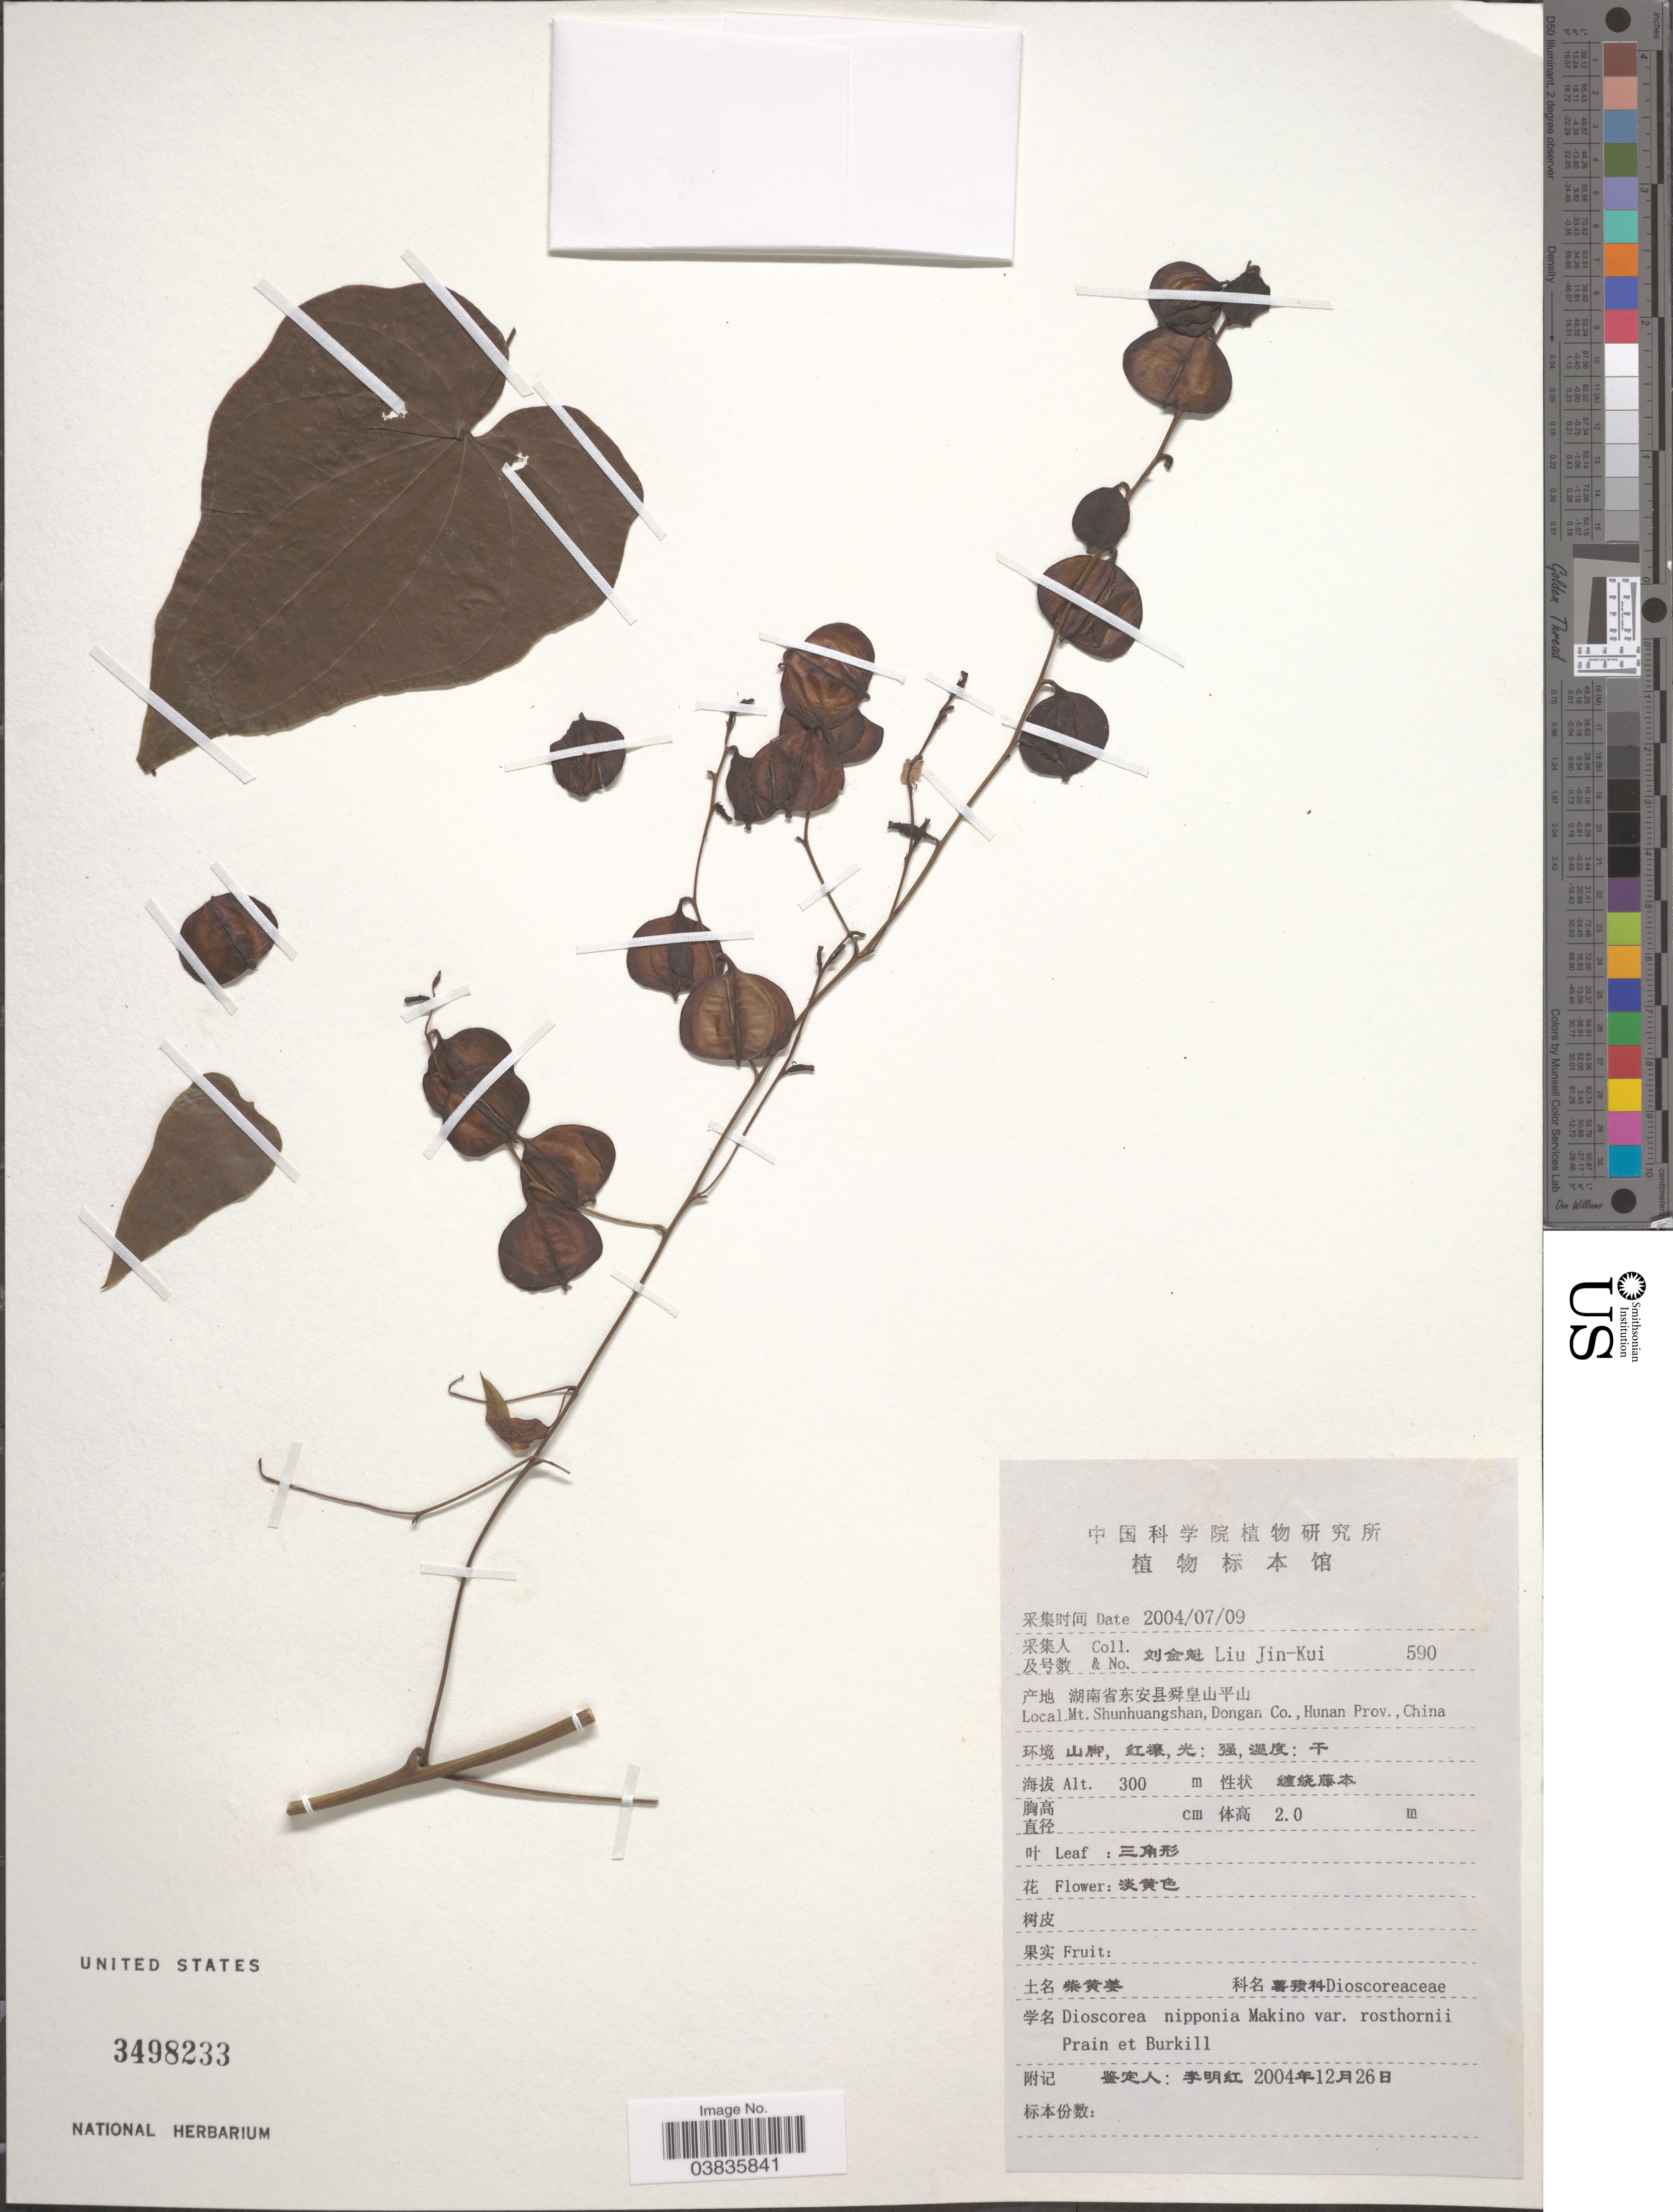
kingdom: Plantae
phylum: Tracheophyta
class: Liliopsida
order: Dioscoreales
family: Dioscoreaceae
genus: Dioscorea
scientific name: Dioscorea nipponica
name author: Makino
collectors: Liu Jin-Kui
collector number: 590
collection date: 2004-07-09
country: China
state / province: Hunan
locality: Mt. Shunhuangshan, Dongan Co.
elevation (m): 300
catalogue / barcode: US 3498233